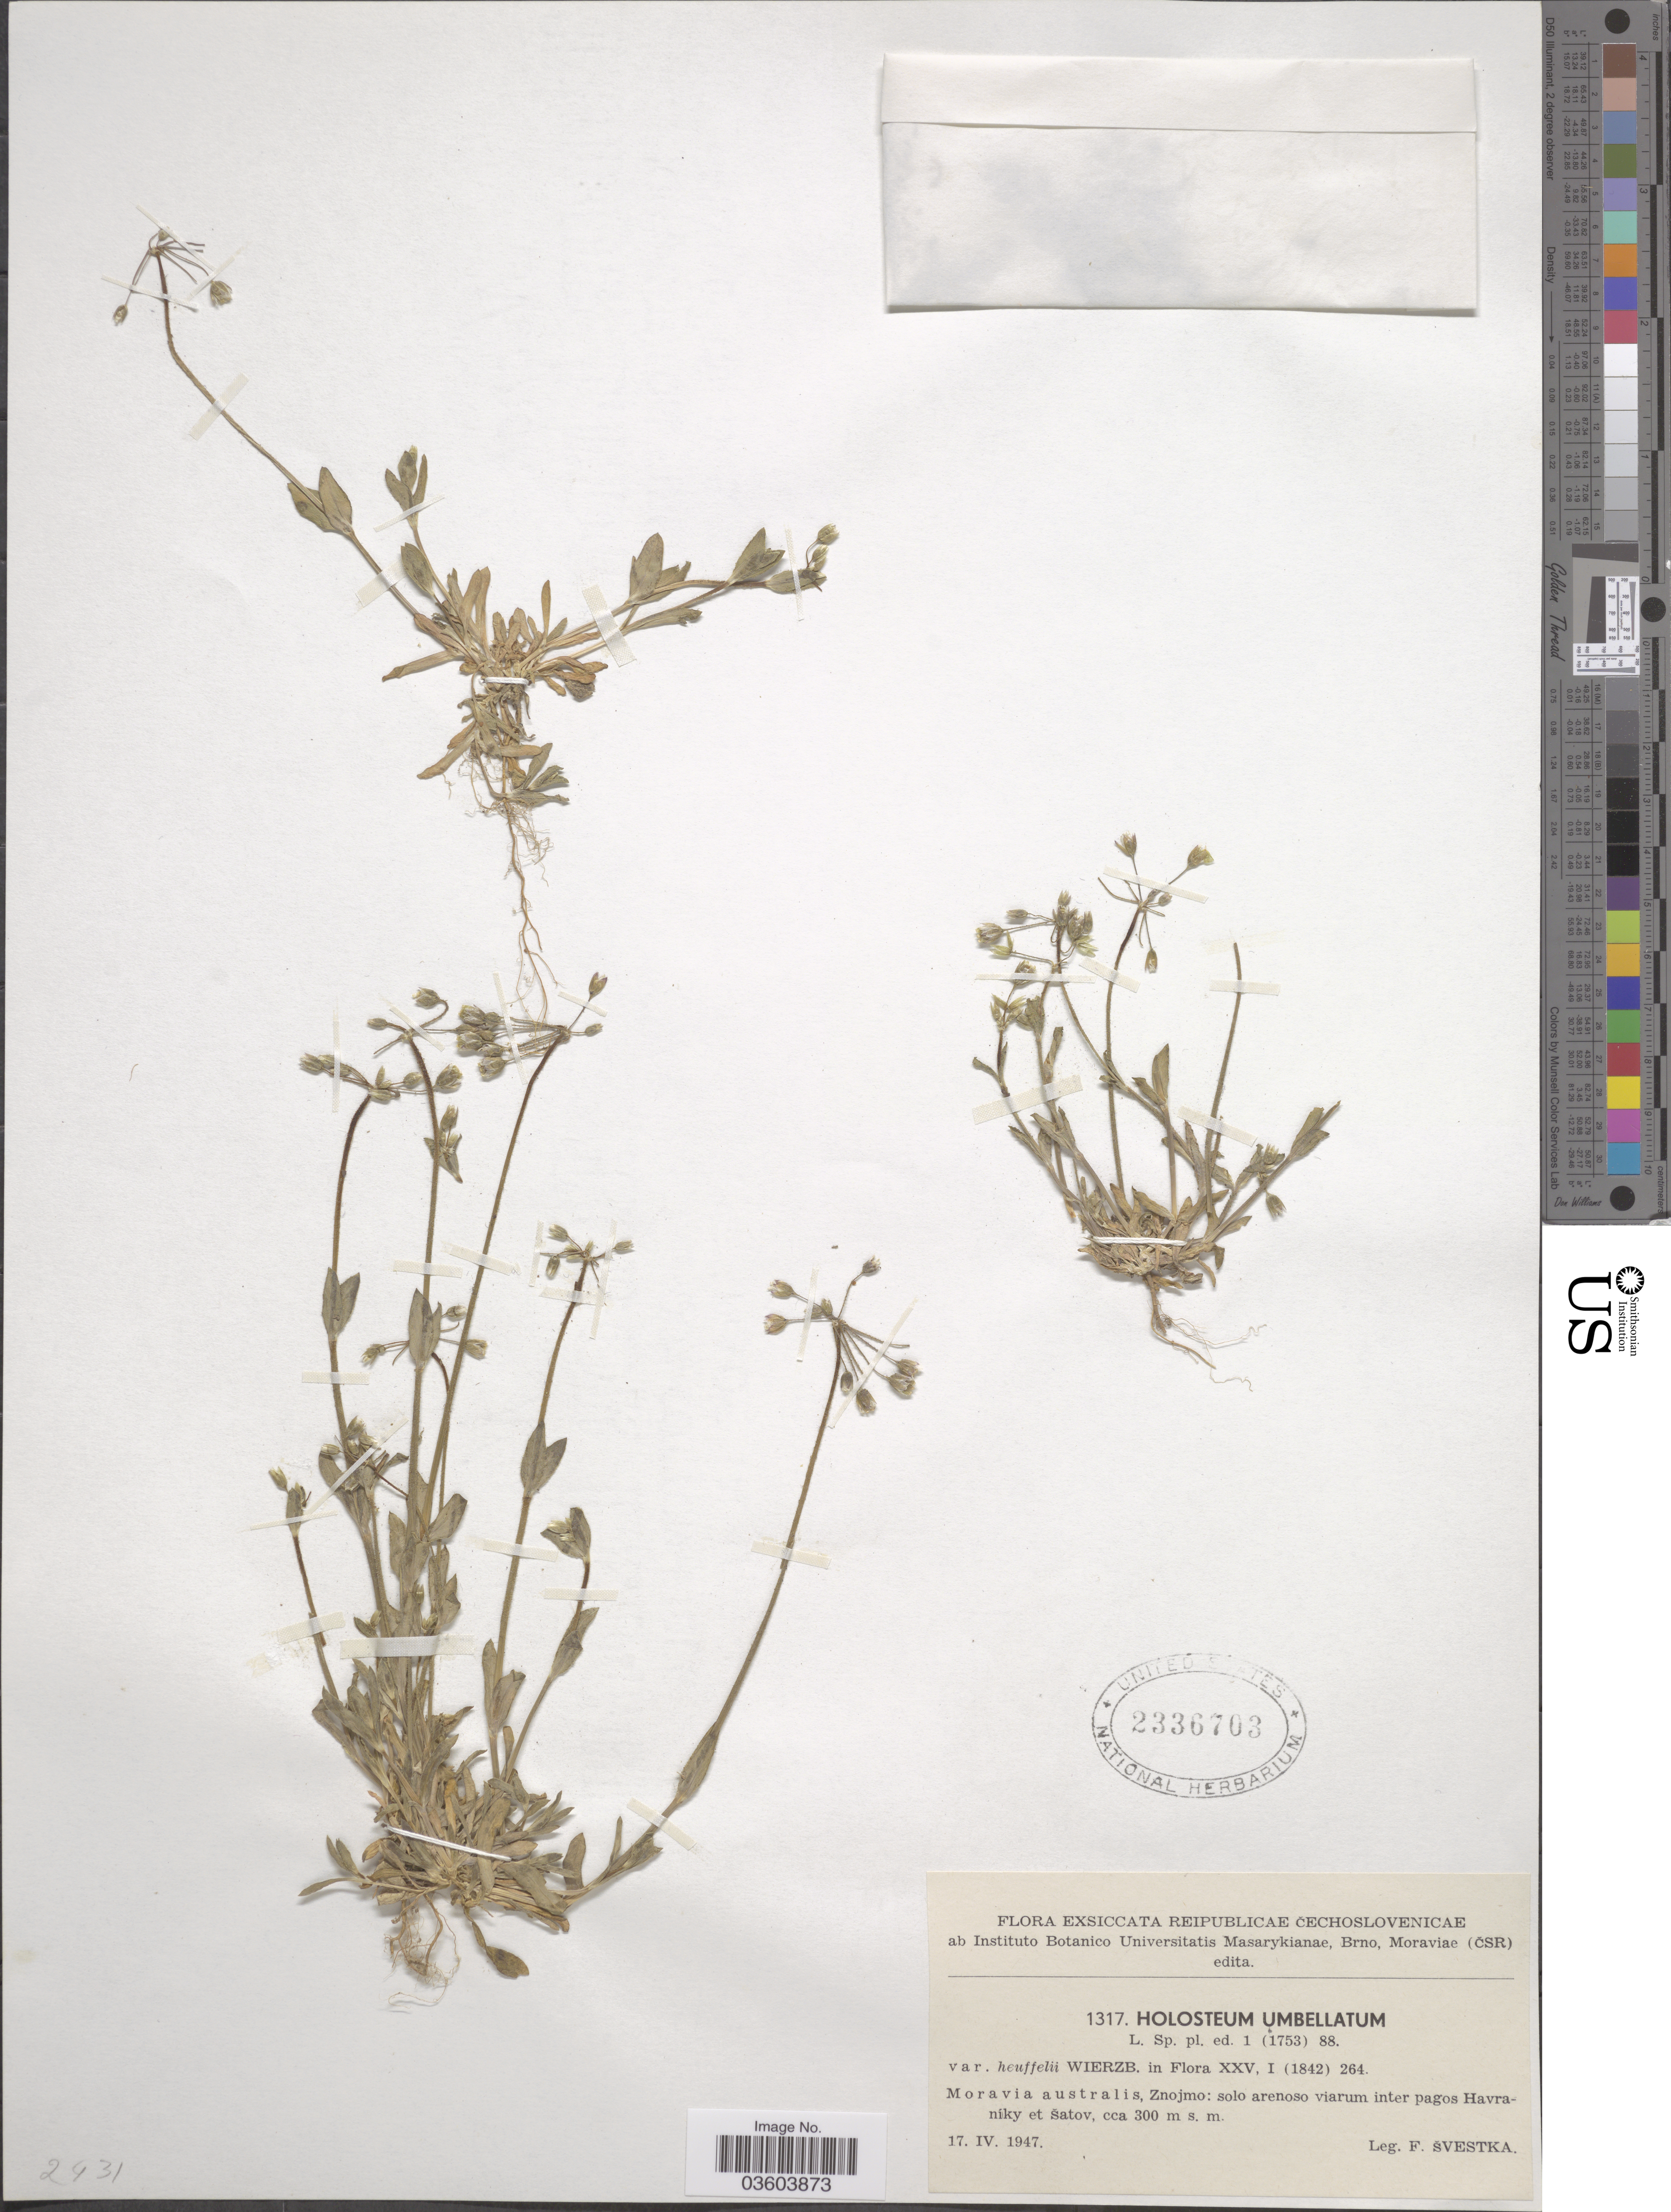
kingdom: Plantae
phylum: Tracheophyta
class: Magnoliopsida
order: Caryophyllales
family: Caryophyllaceae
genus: Holosteum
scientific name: Holosteum umbellatum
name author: L.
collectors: F. Svestka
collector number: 1317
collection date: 1947-04-17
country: Czechia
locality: Reipublicae Čechoslovenicae. Moravia australis, Znojmo, solo arenoso viarum inter pagos Havraniky et Šatov.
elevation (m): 300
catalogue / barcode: US 2336703